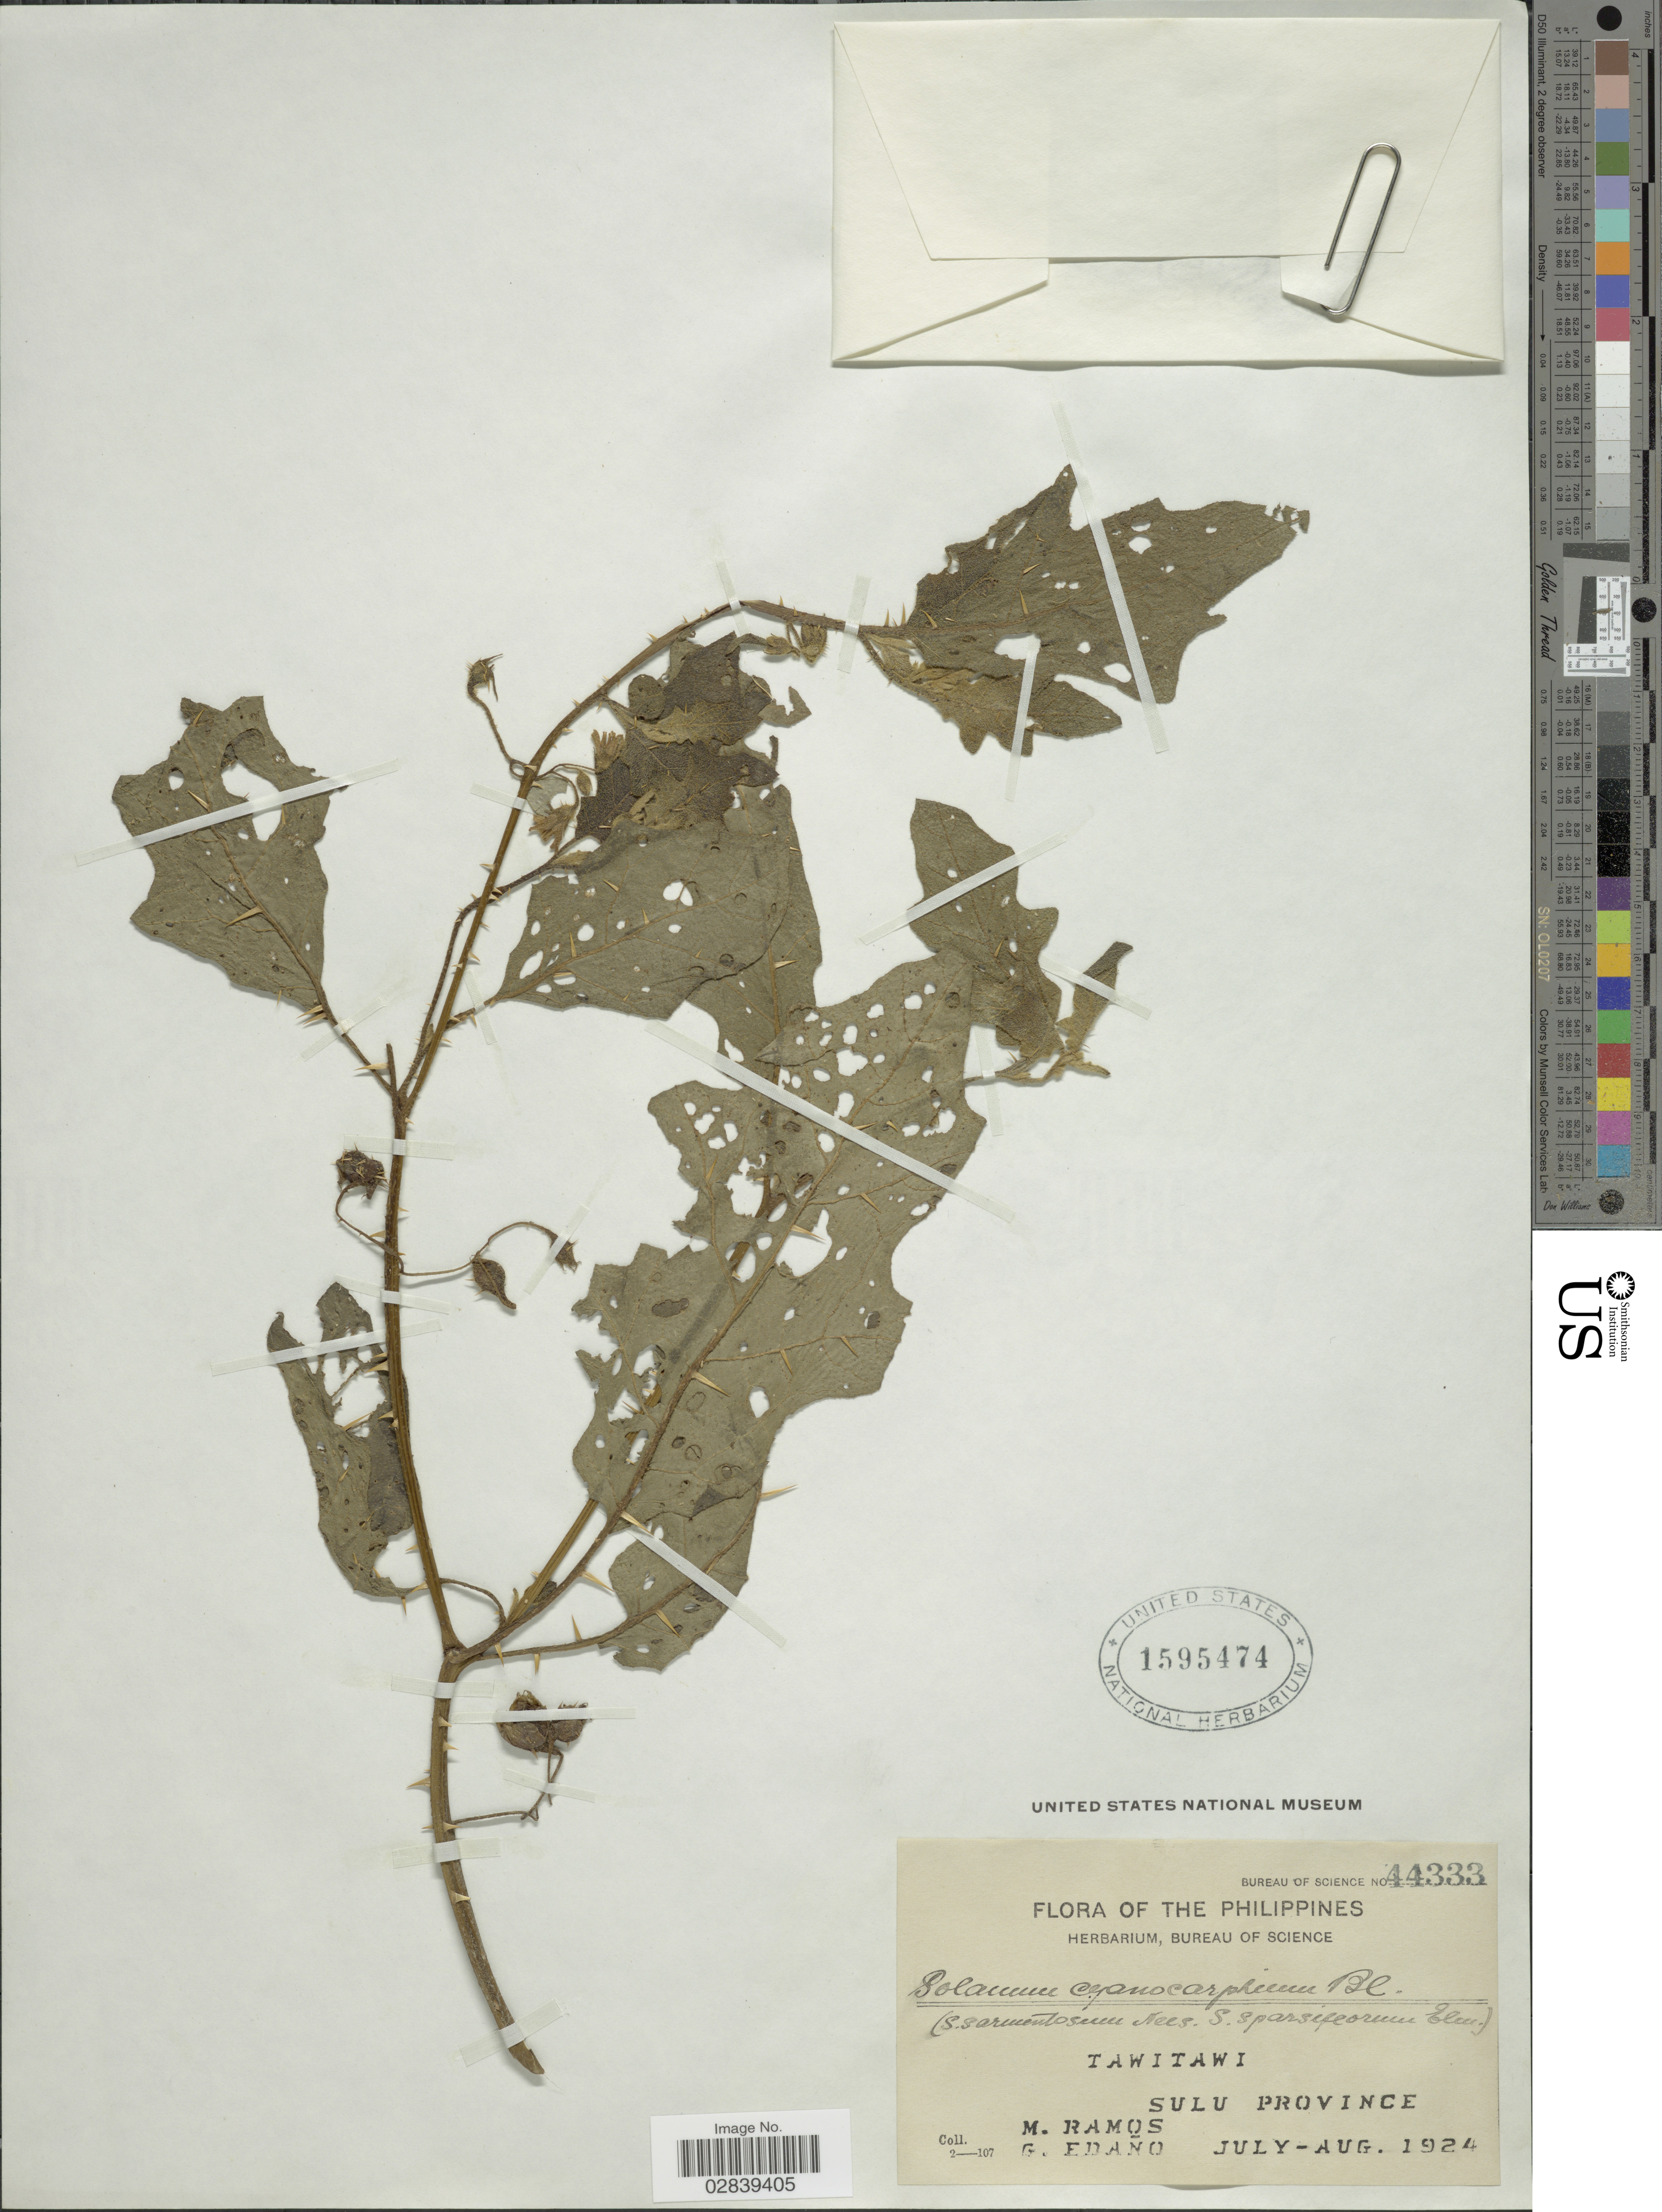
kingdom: Plantae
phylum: Tracheophyta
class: Magnoliopsida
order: Solanales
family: Solanaceae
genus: Solanum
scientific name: Solanum cyanocarphium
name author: Blume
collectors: M. Ramos & G. Edaño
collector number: Bureau of Science 44333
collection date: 1924-07/1924-08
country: Philippines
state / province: Muslim Mindanao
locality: Tawitawi, Sulu Province.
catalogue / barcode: US 1595474